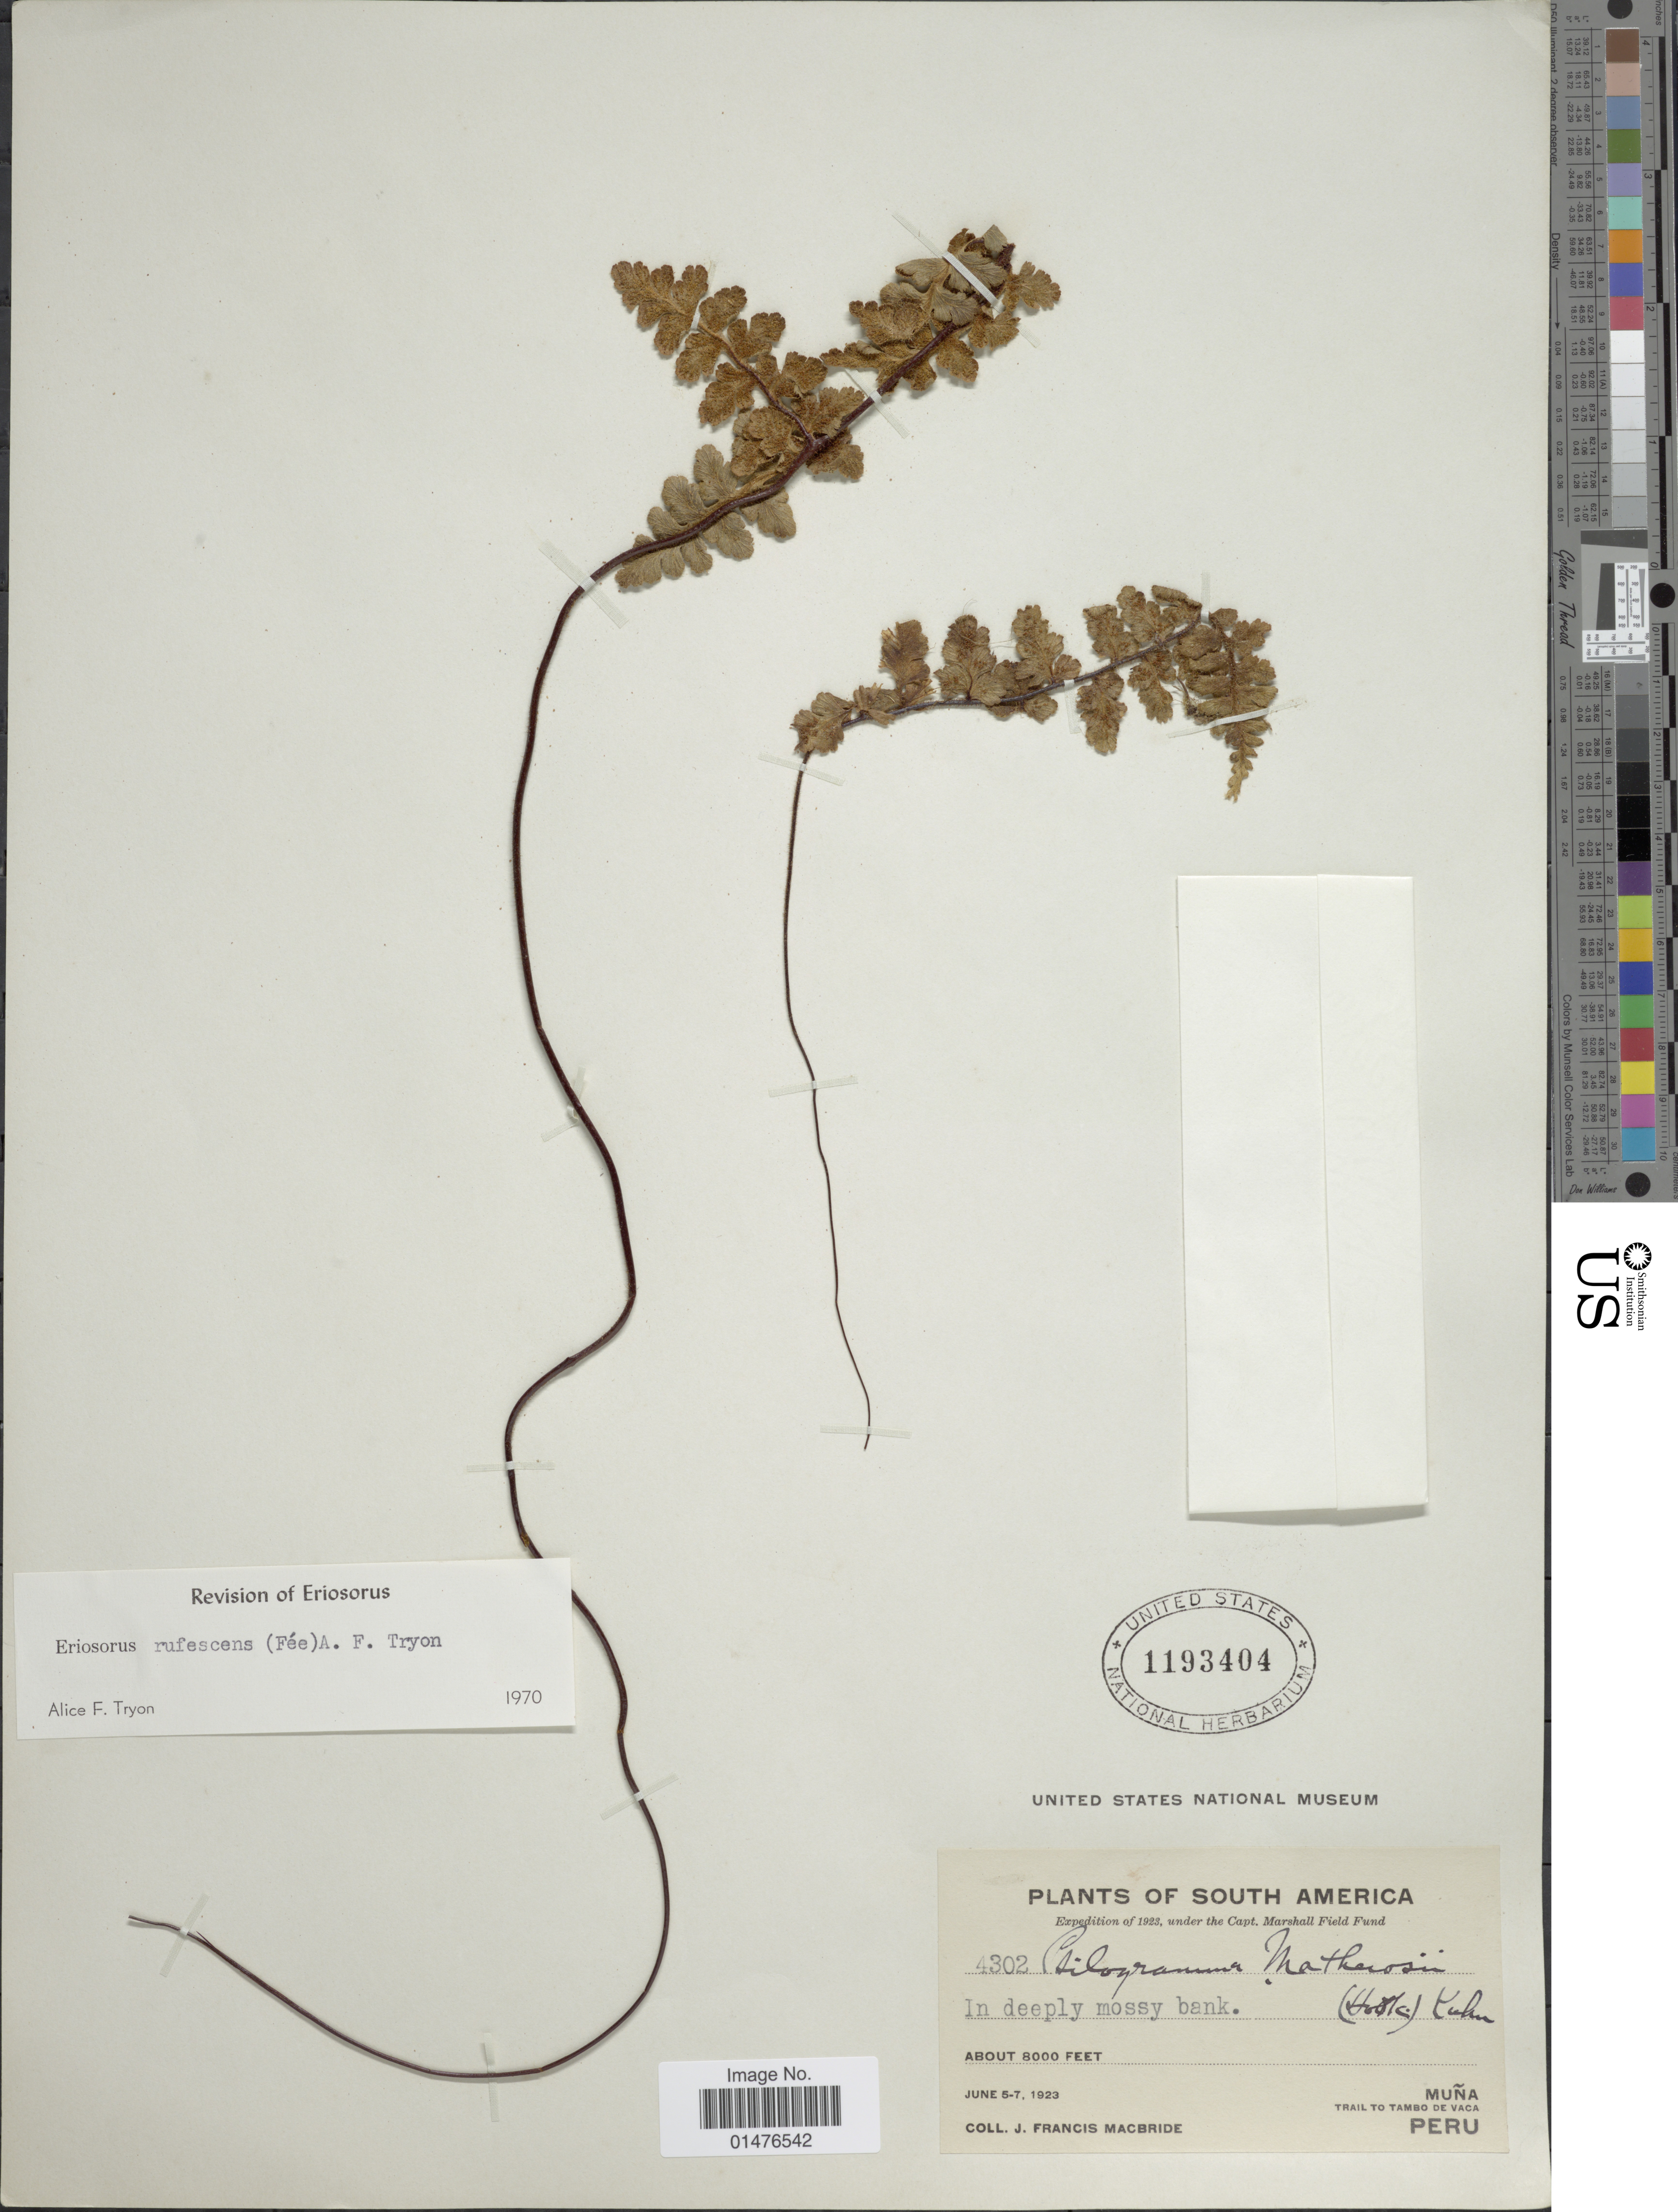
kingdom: Plantae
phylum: Tracheophyta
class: Polypodiopsida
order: Polypodiales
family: Pteridaceae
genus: Jamesonia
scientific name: Jamesonia rufescens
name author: (Fée) Christenh.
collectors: J. F. Macbride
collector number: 4302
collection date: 1923-06-05/1923-06-07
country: Peru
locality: Muña. Trail to Tambo de Vaca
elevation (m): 2438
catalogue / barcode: US 1193404